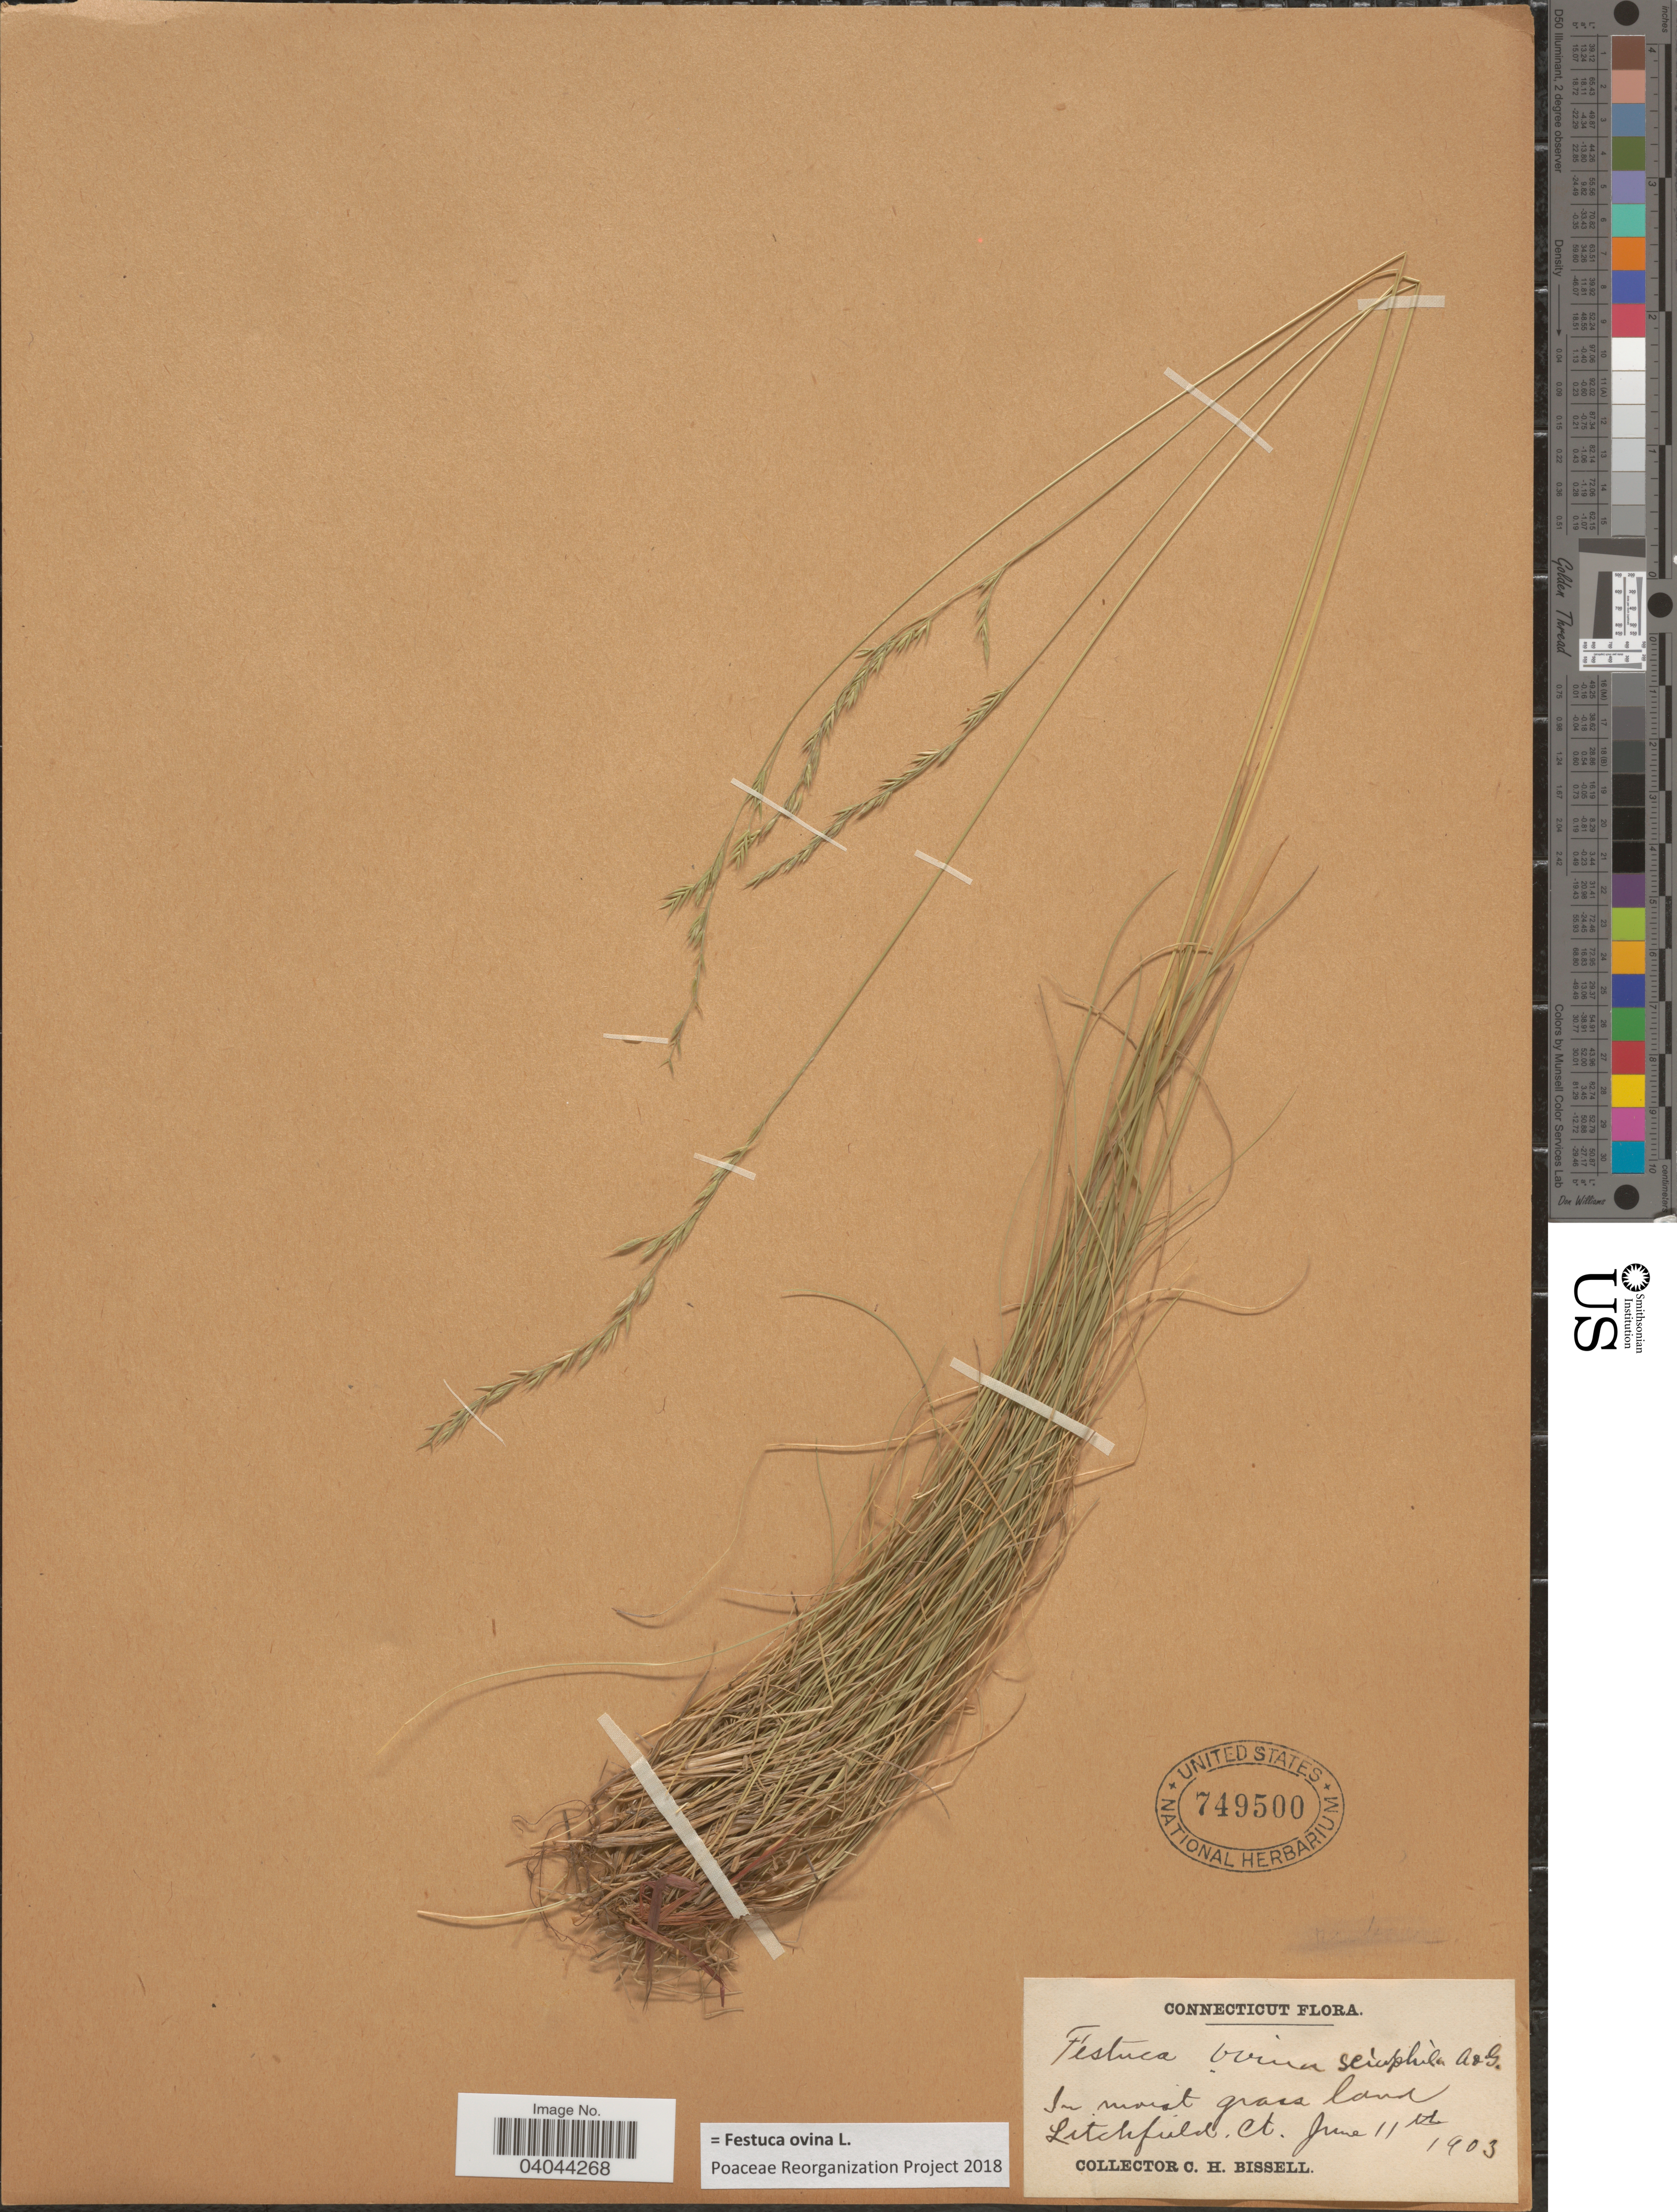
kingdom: Plantae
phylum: Tracheophyta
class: Liliopsida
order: Poales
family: Poaceae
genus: Festuca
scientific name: Festuca ovina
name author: L.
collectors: C. Bissell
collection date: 1903-06-11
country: United States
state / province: Connecticut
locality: In moist grass land. Litchfield.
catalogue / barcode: US 749500